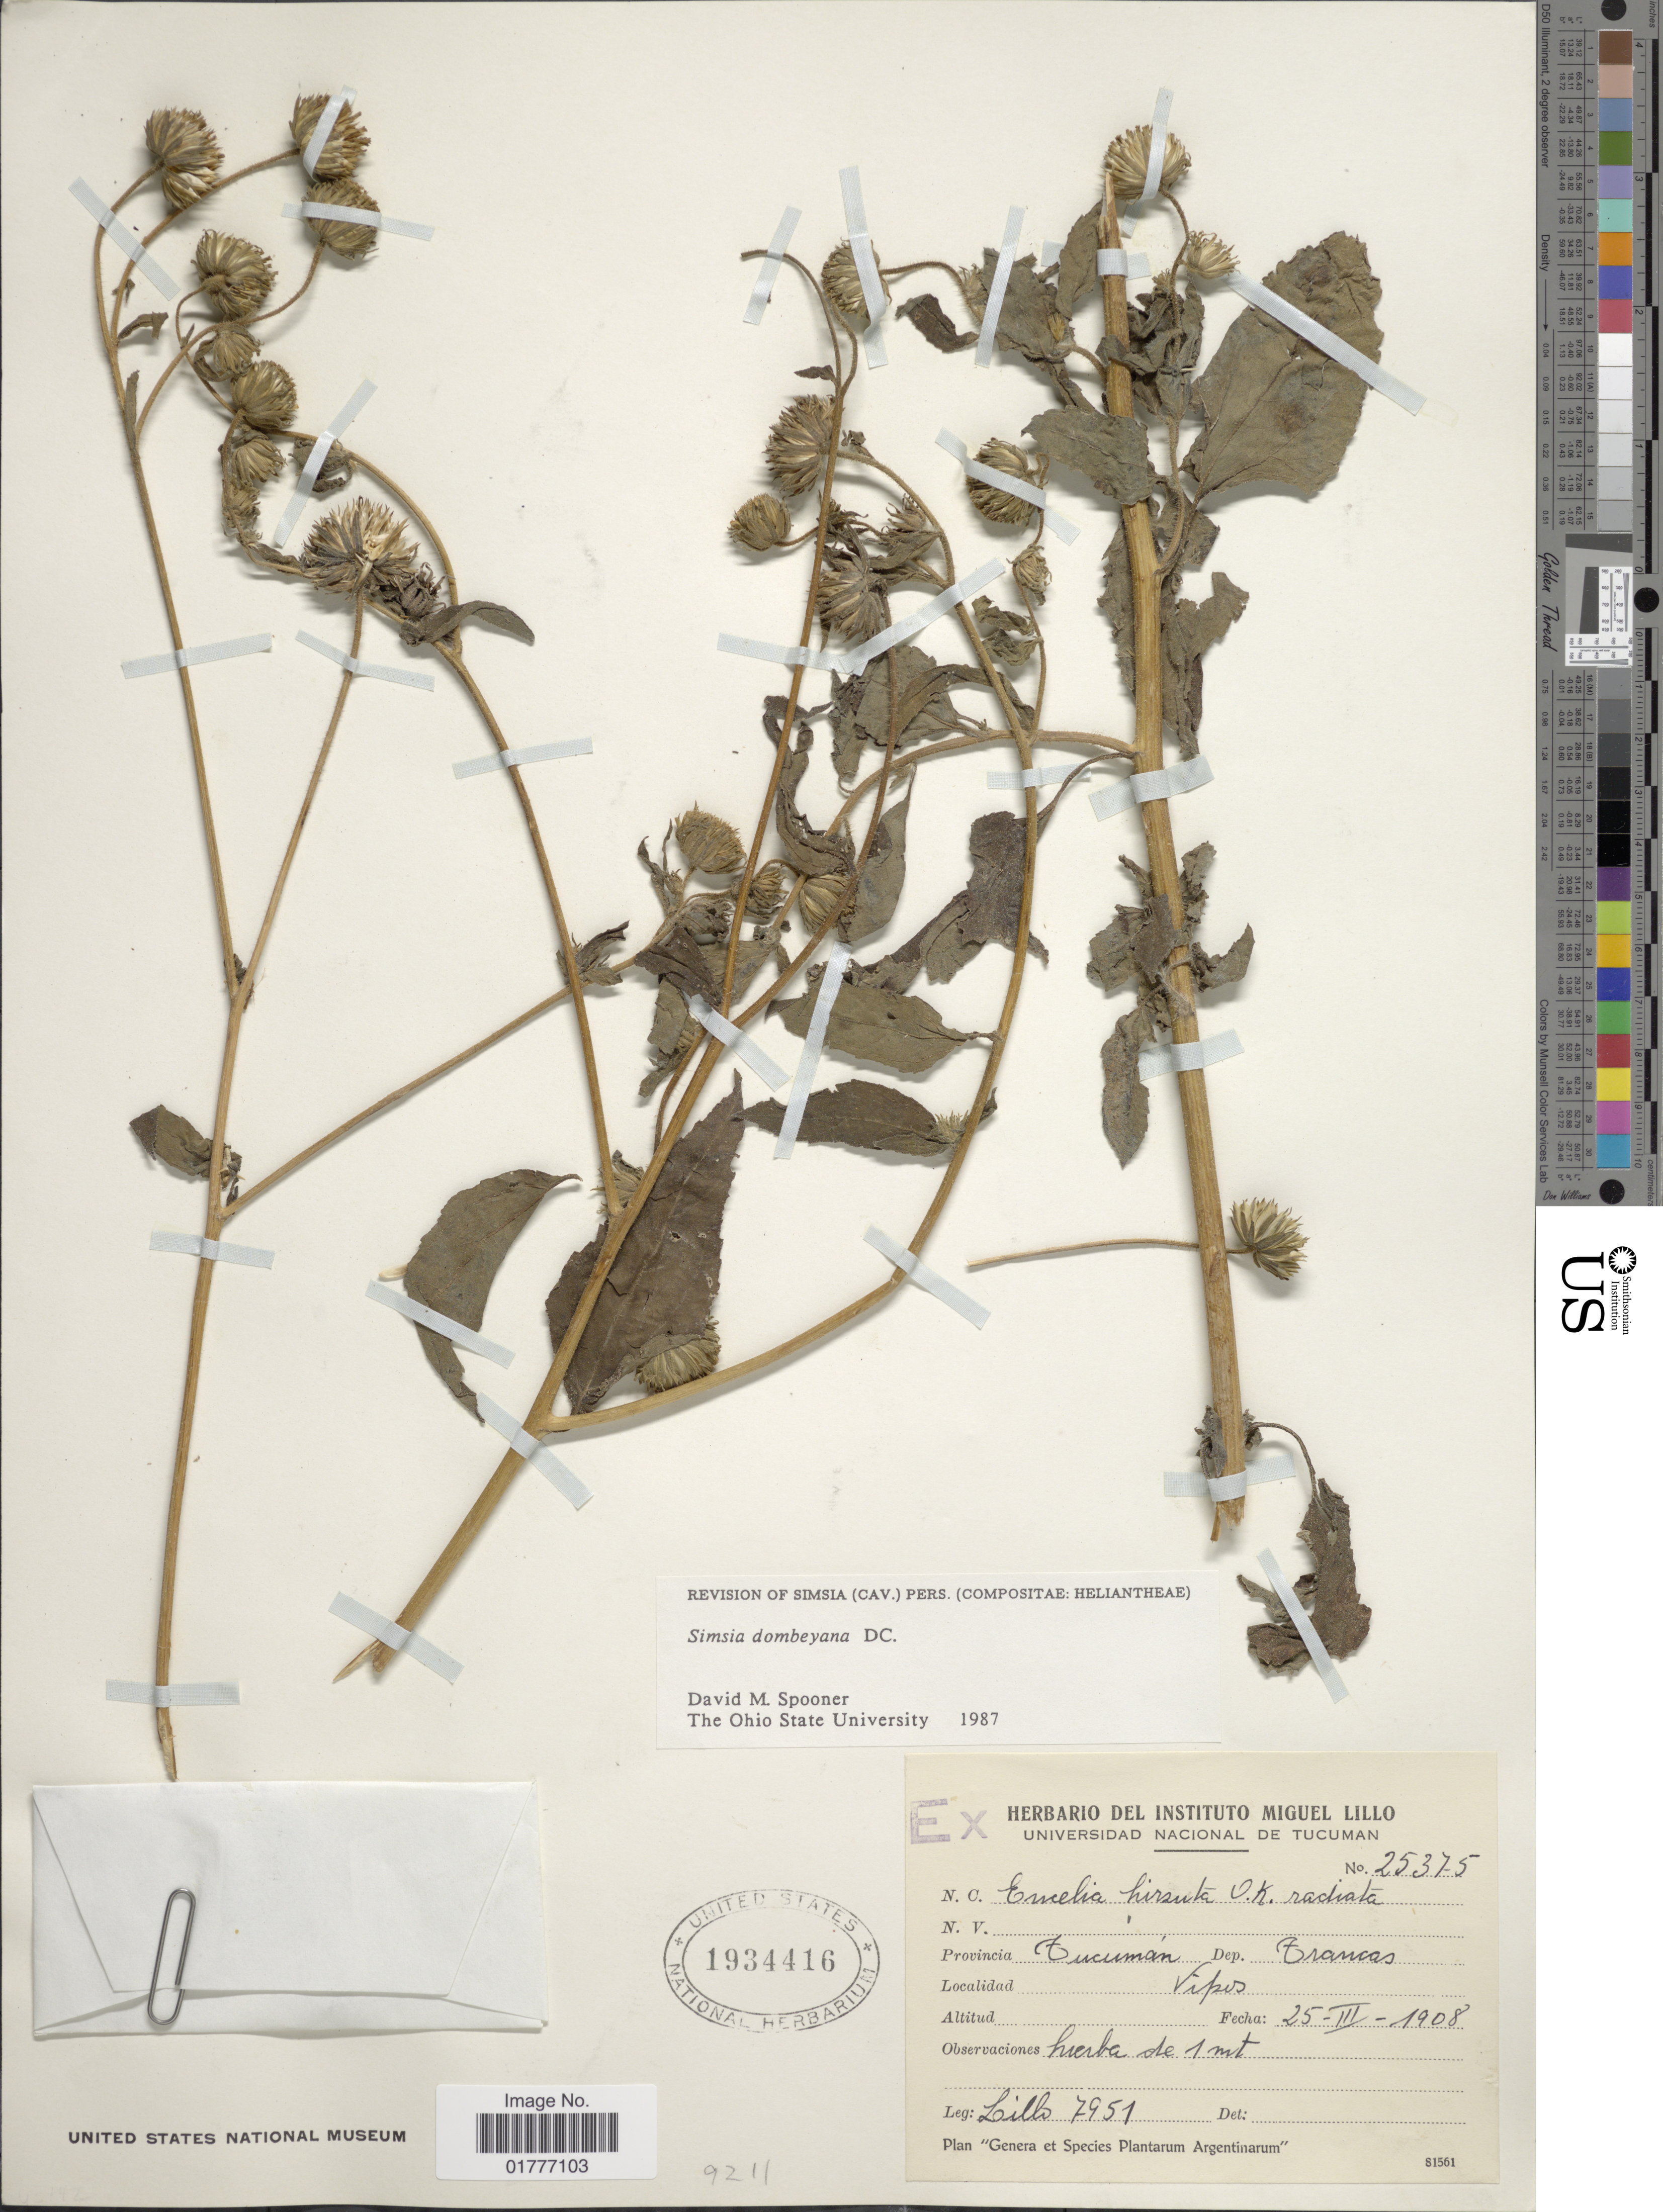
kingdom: Plantae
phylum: Tracheophyta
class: Magnoliopsida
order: Asterales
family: Asteraceae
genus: Simsia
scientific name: Simsia dombeyana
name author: DC.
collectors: -. Lillo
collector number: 7951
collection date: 1908-03-25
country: Argentina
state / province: Tucuman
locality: Dep. Trancas. Vipos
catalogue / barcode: US 1934416